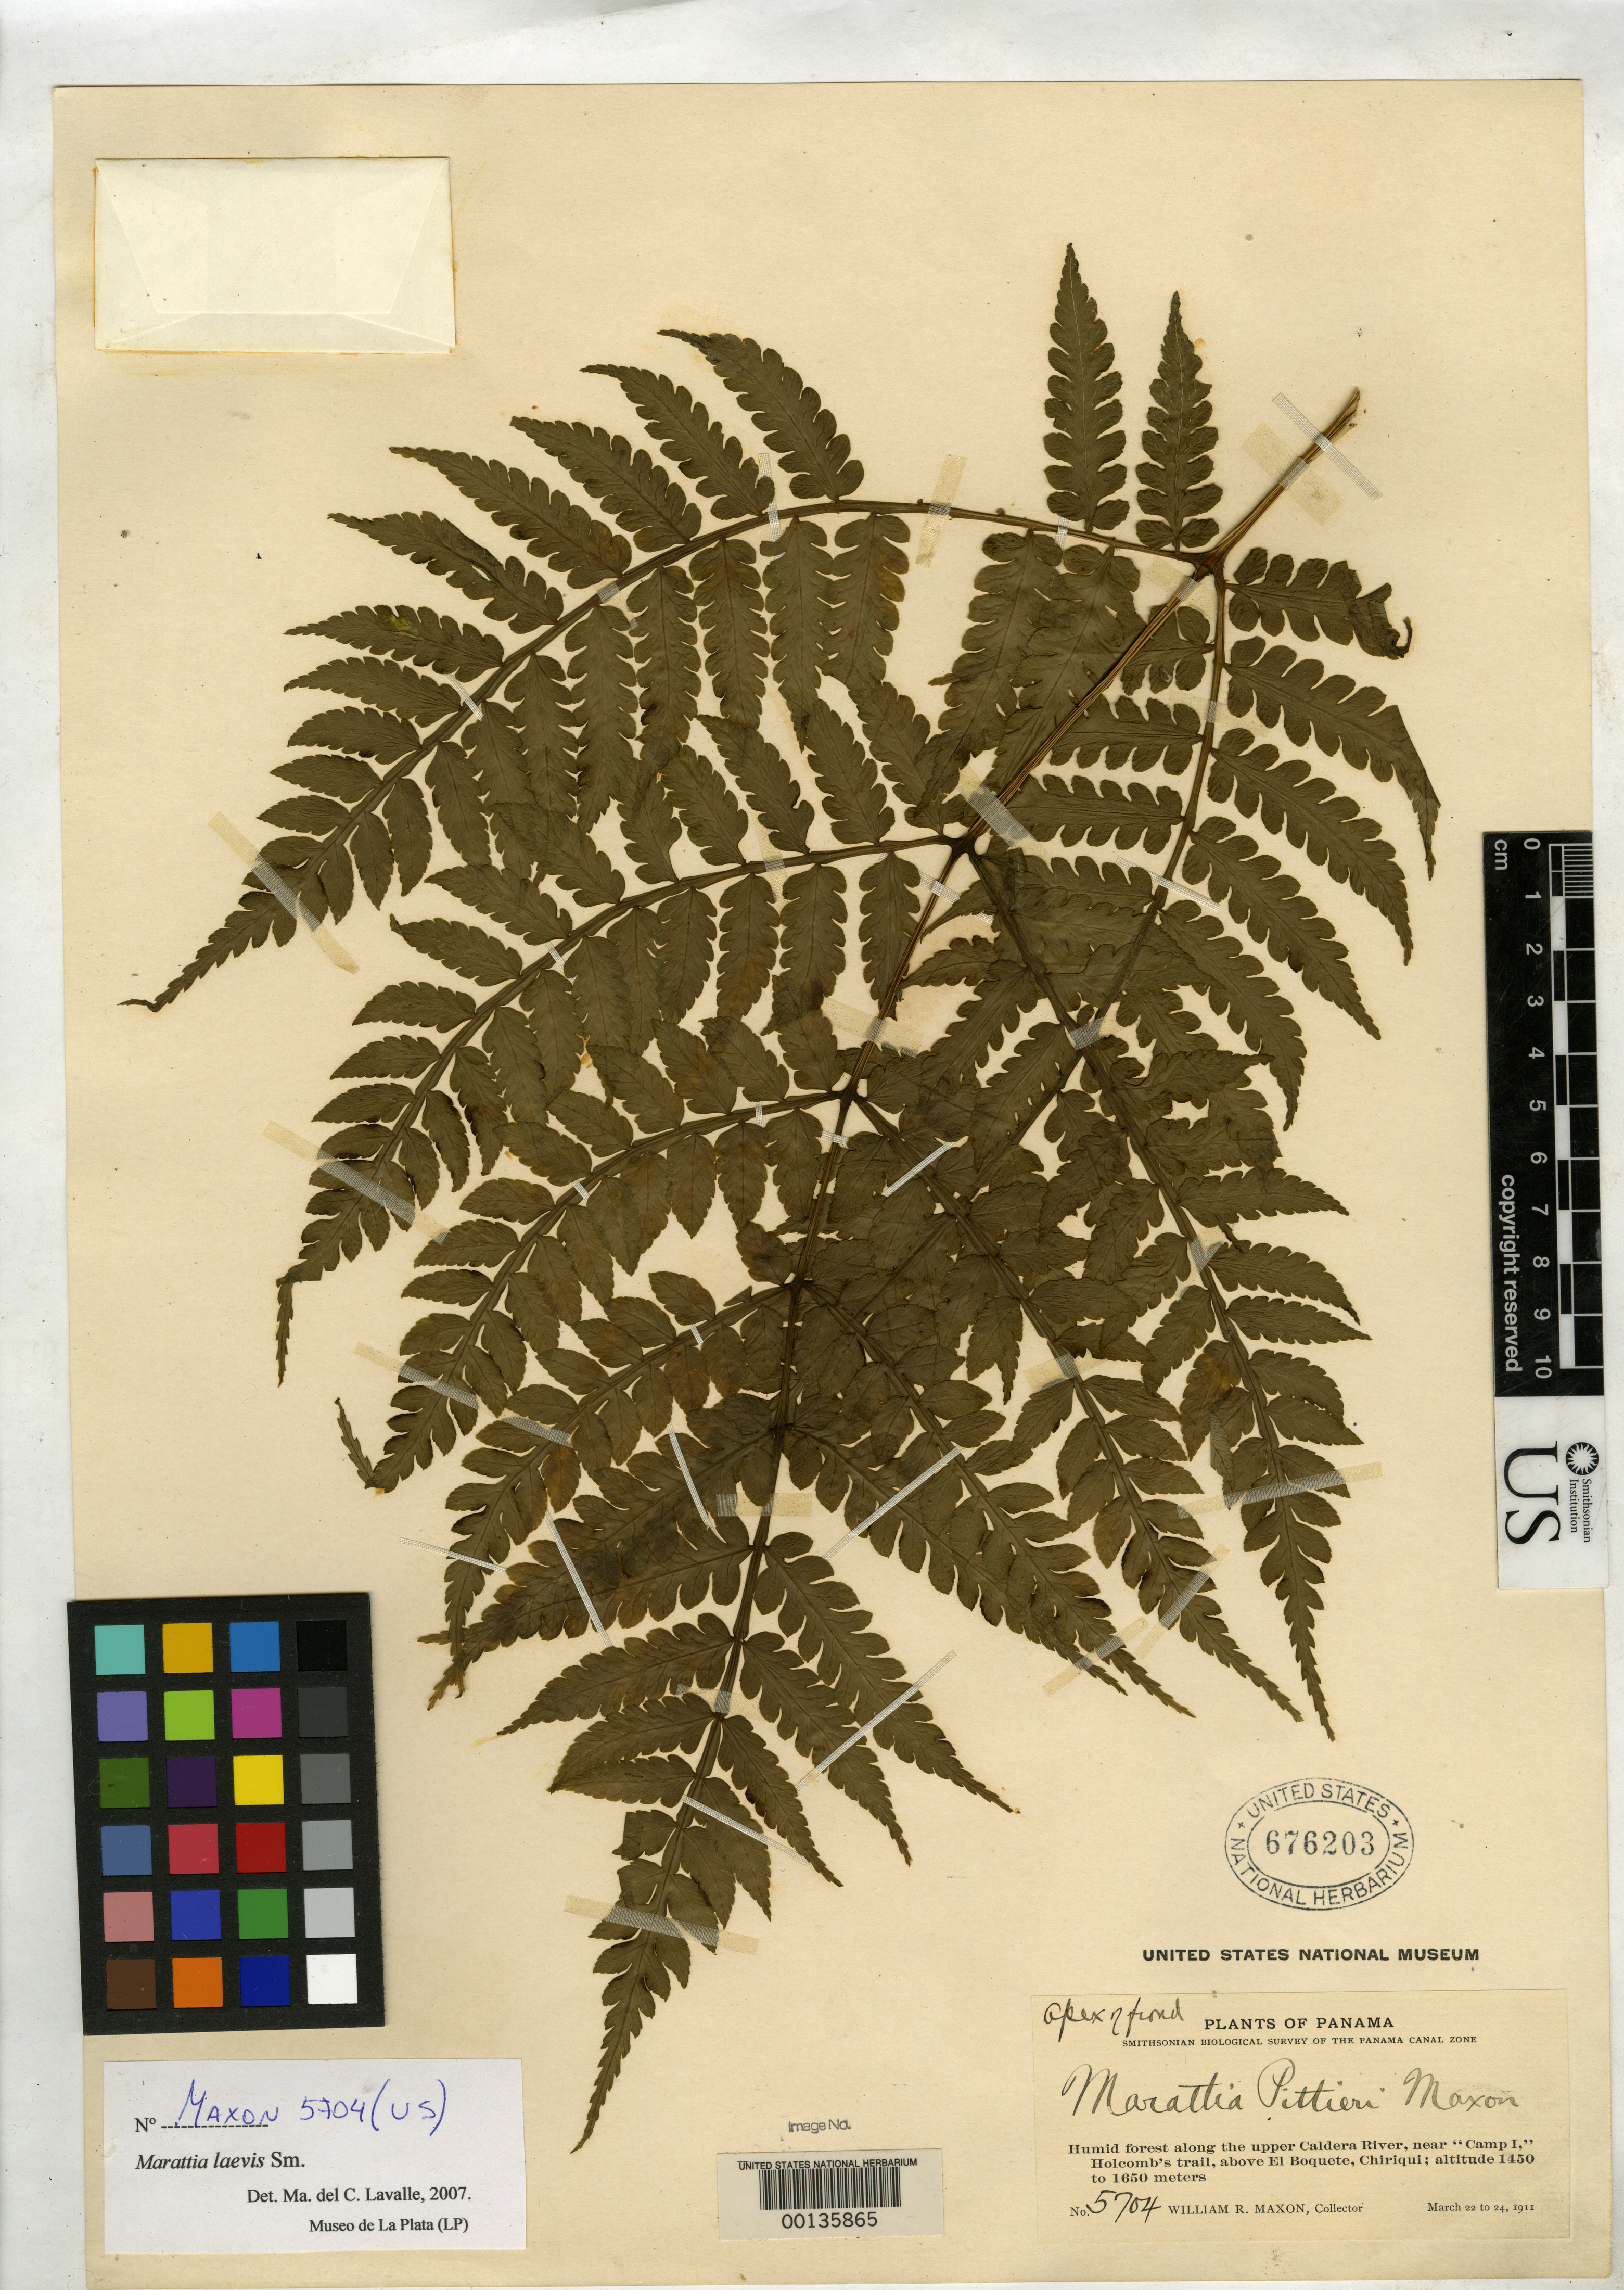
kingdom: Plantae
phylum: Tracheophyta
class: Polypodiopsida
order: Marattiales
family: Marattiaceae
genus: Marattia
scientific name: Marattia pittieri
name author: Maxon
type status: Holotype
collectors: W. R. Maxon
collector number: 5704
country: Panama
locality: NW of Boquete towards Parque Nacional Volcan Baru.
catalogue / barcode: US 676203